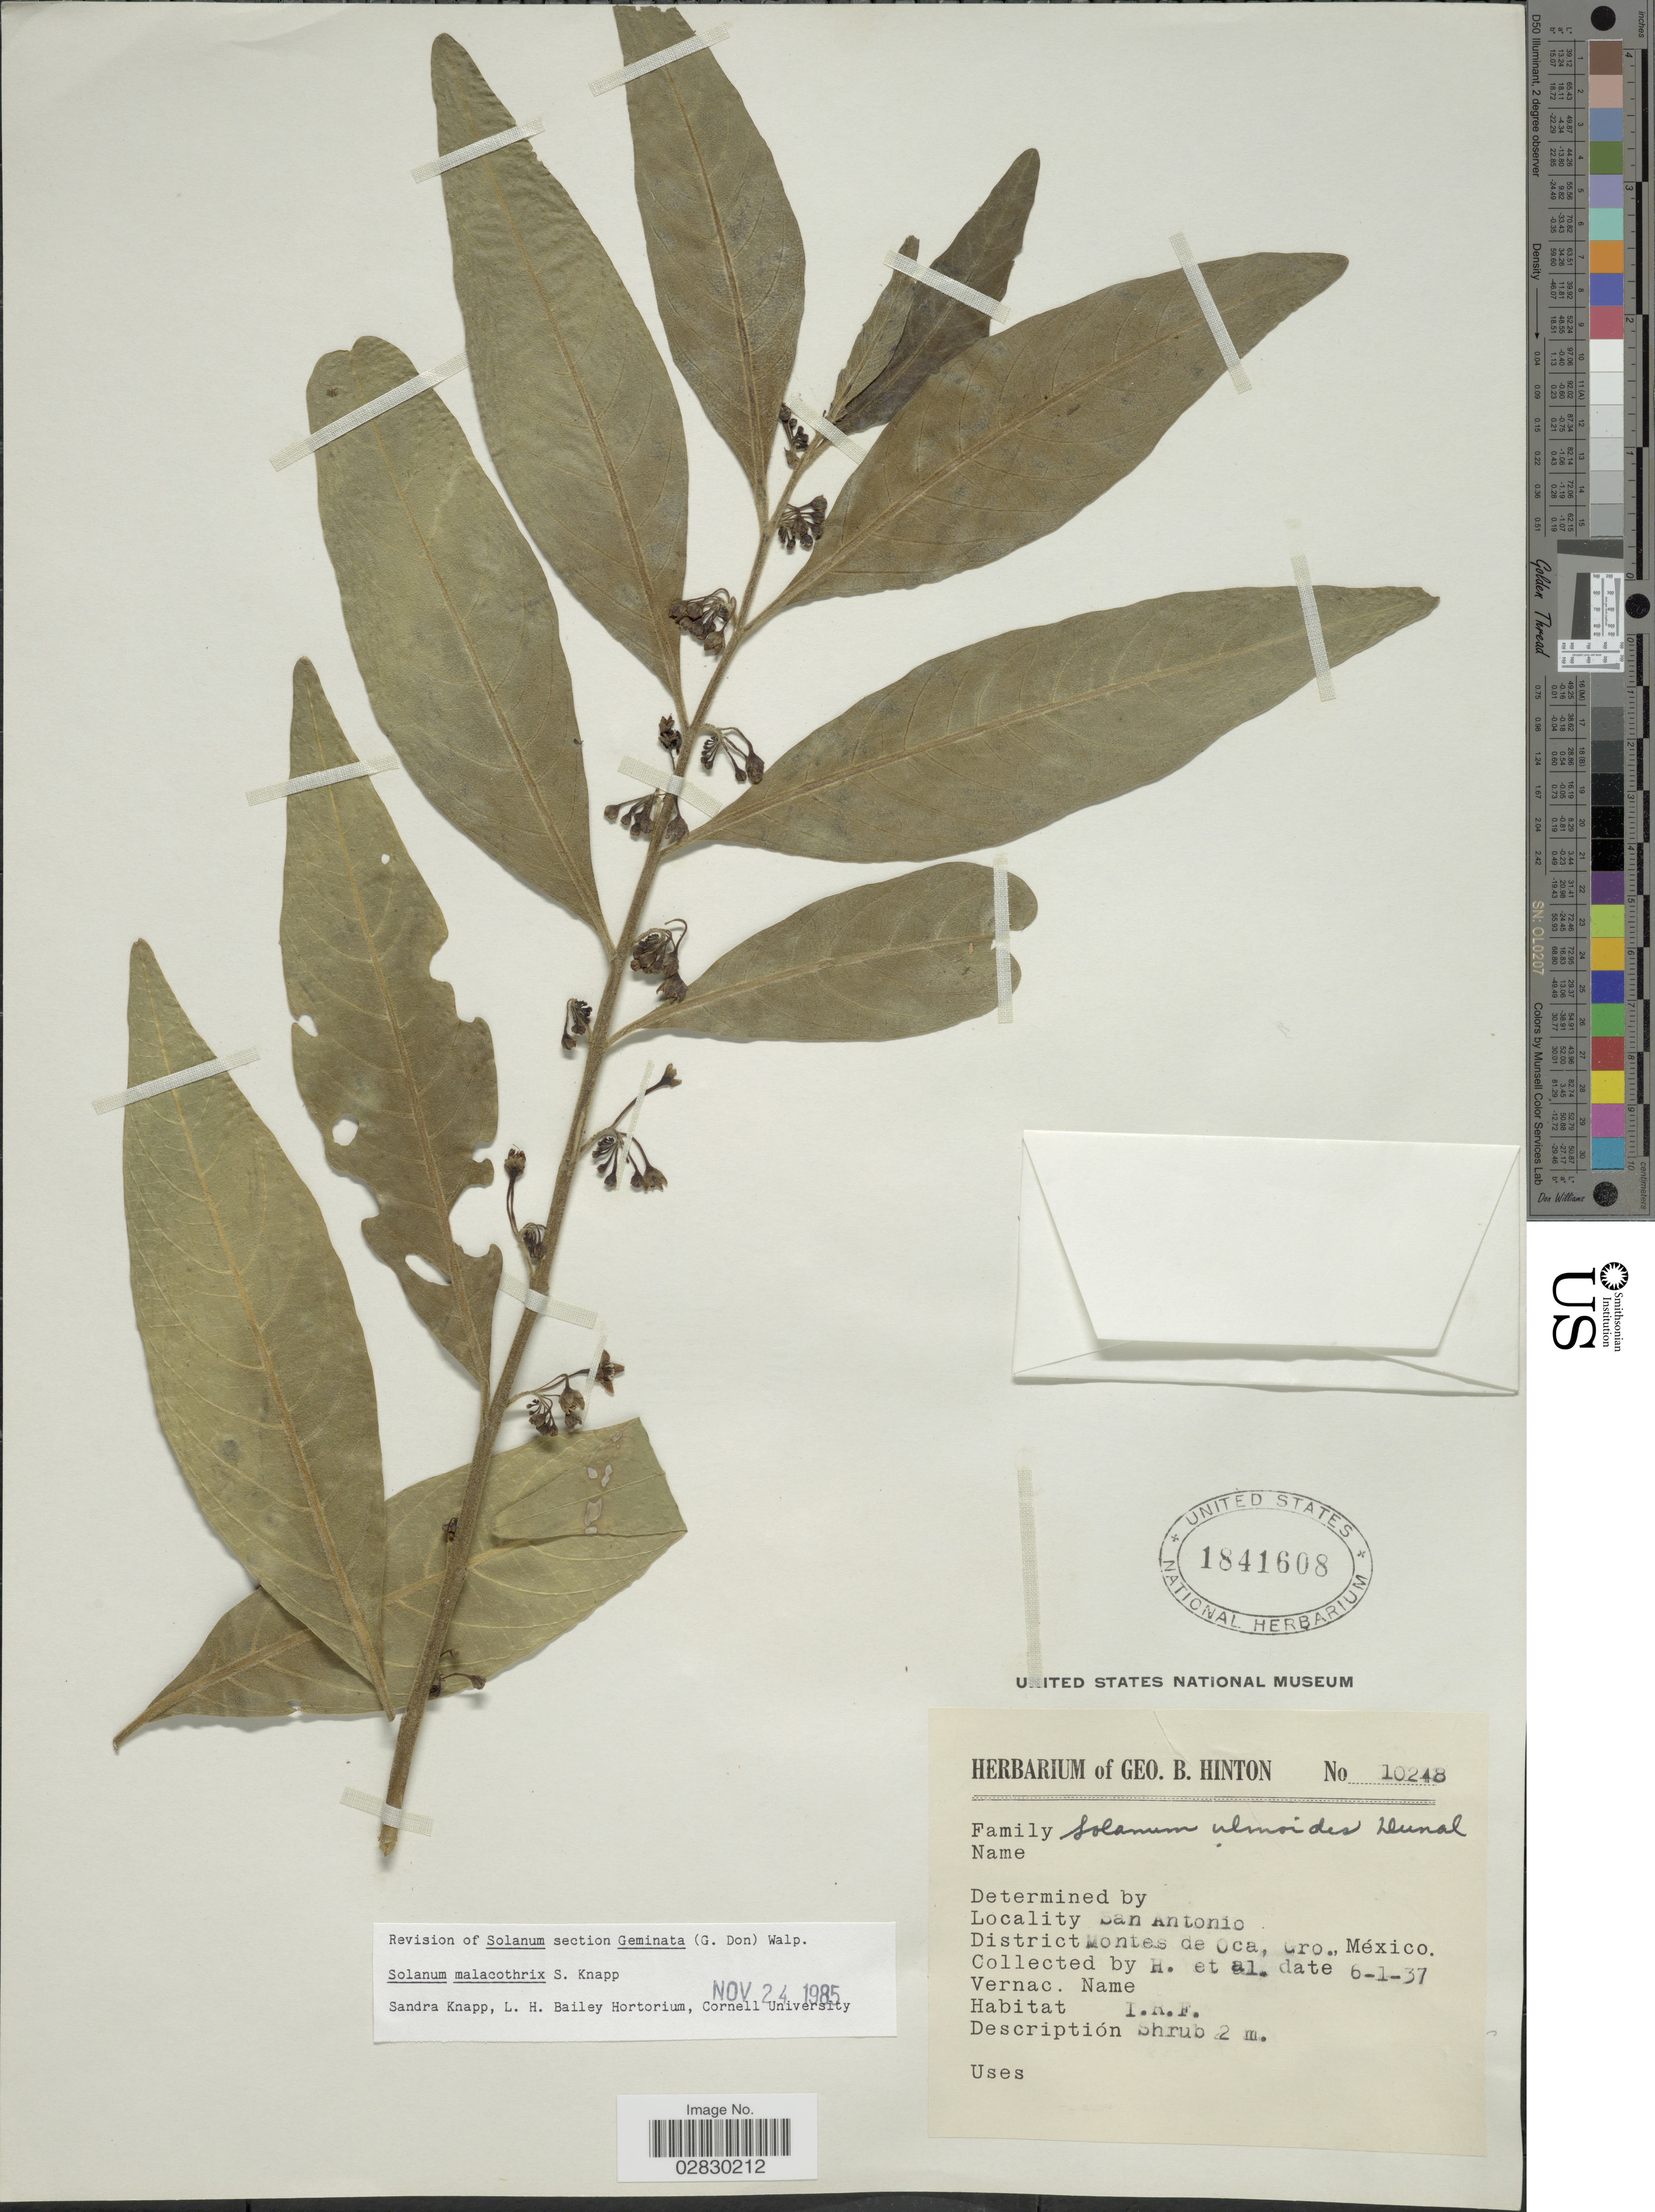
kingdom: Plantae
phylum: Tracheophyta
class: Magnoliopsida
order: Solanales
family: Solanaceae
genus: Solanum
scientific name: Solanum malacothrix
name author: S. Knapp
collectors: G. B. Hinton & et al.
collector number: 10248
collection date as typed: Transcribed d/m/y: 6/1/37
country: Mexico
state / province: Guerrero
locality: San Antonio, District Montes de Oca.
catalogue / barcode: US 1841608